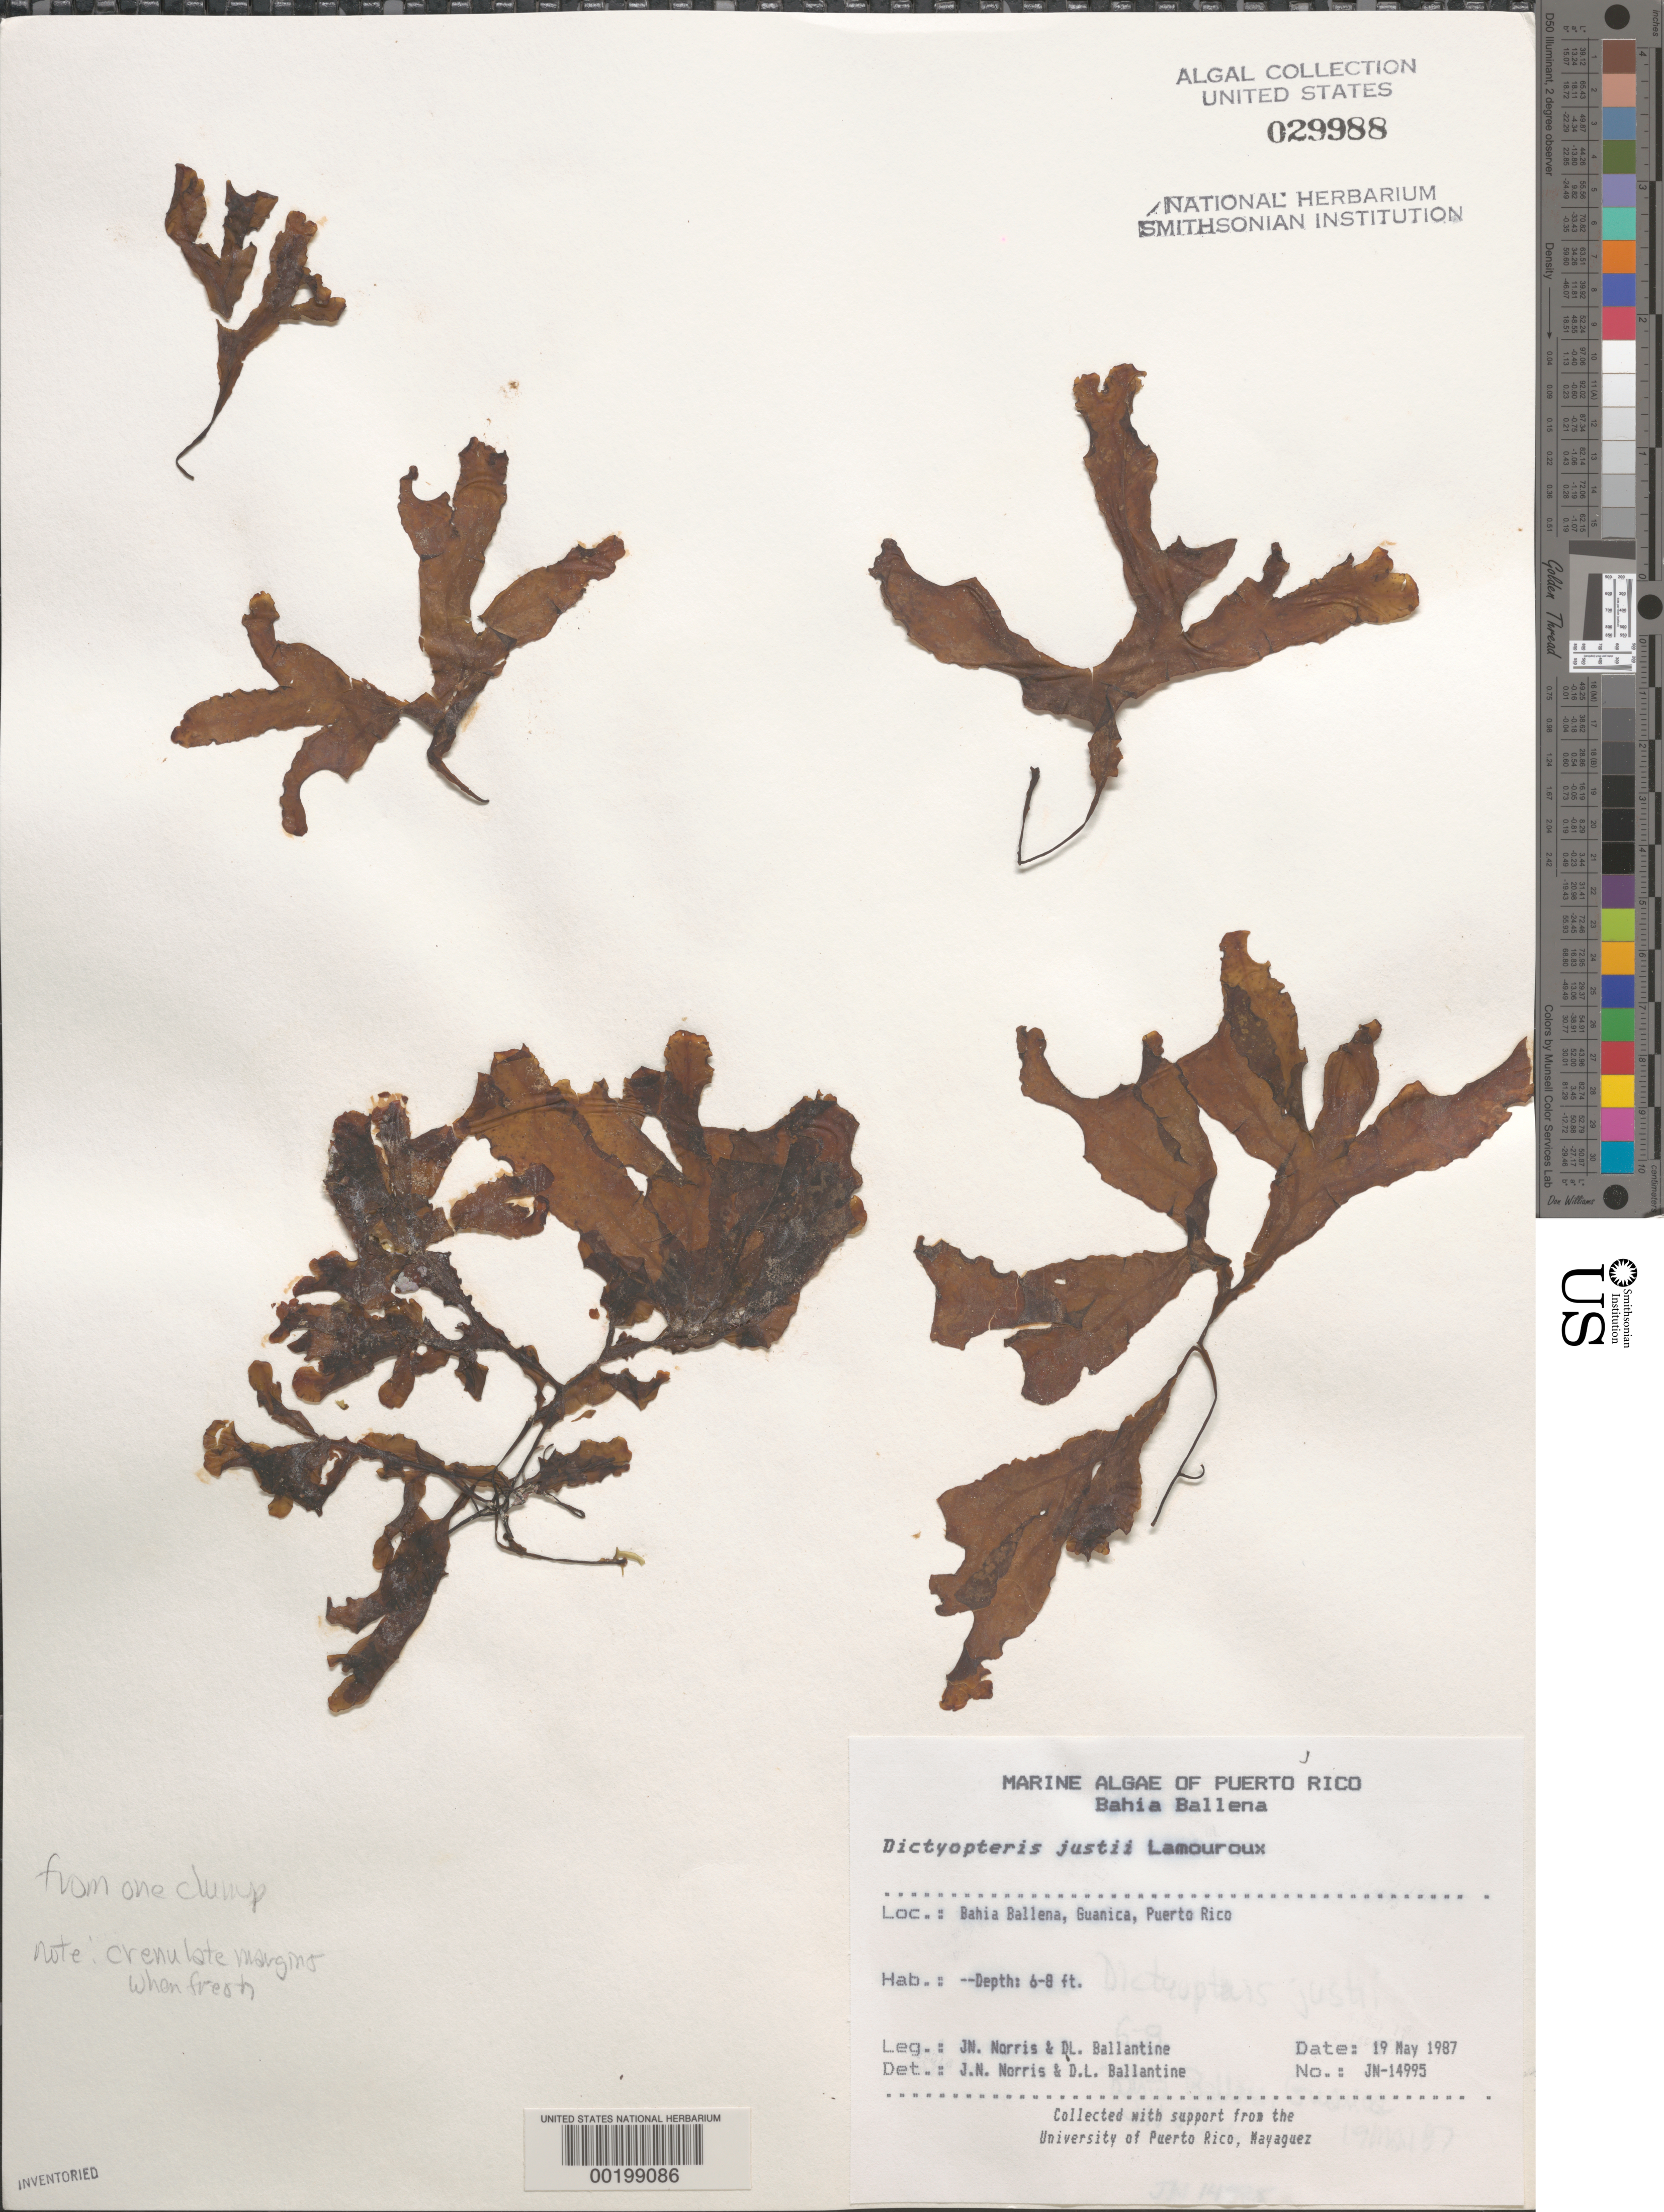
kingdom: Chromista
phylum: Ochrophyta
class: Phaeophyceae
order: Dictyotales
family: Dictyotaceae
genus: Dictyopteris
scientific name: Dictyopteris justii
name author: J.V.Lamouroux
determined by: Norris, J. N.; Ballantine, D. L.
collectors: J. N. Norris & D.L. Ballantine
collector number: JN-14995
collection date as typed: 19 May 1987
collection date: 1987-05-19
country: Puerto Rico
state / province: Guanica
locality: Bahia Ballena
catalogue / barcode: US 29988